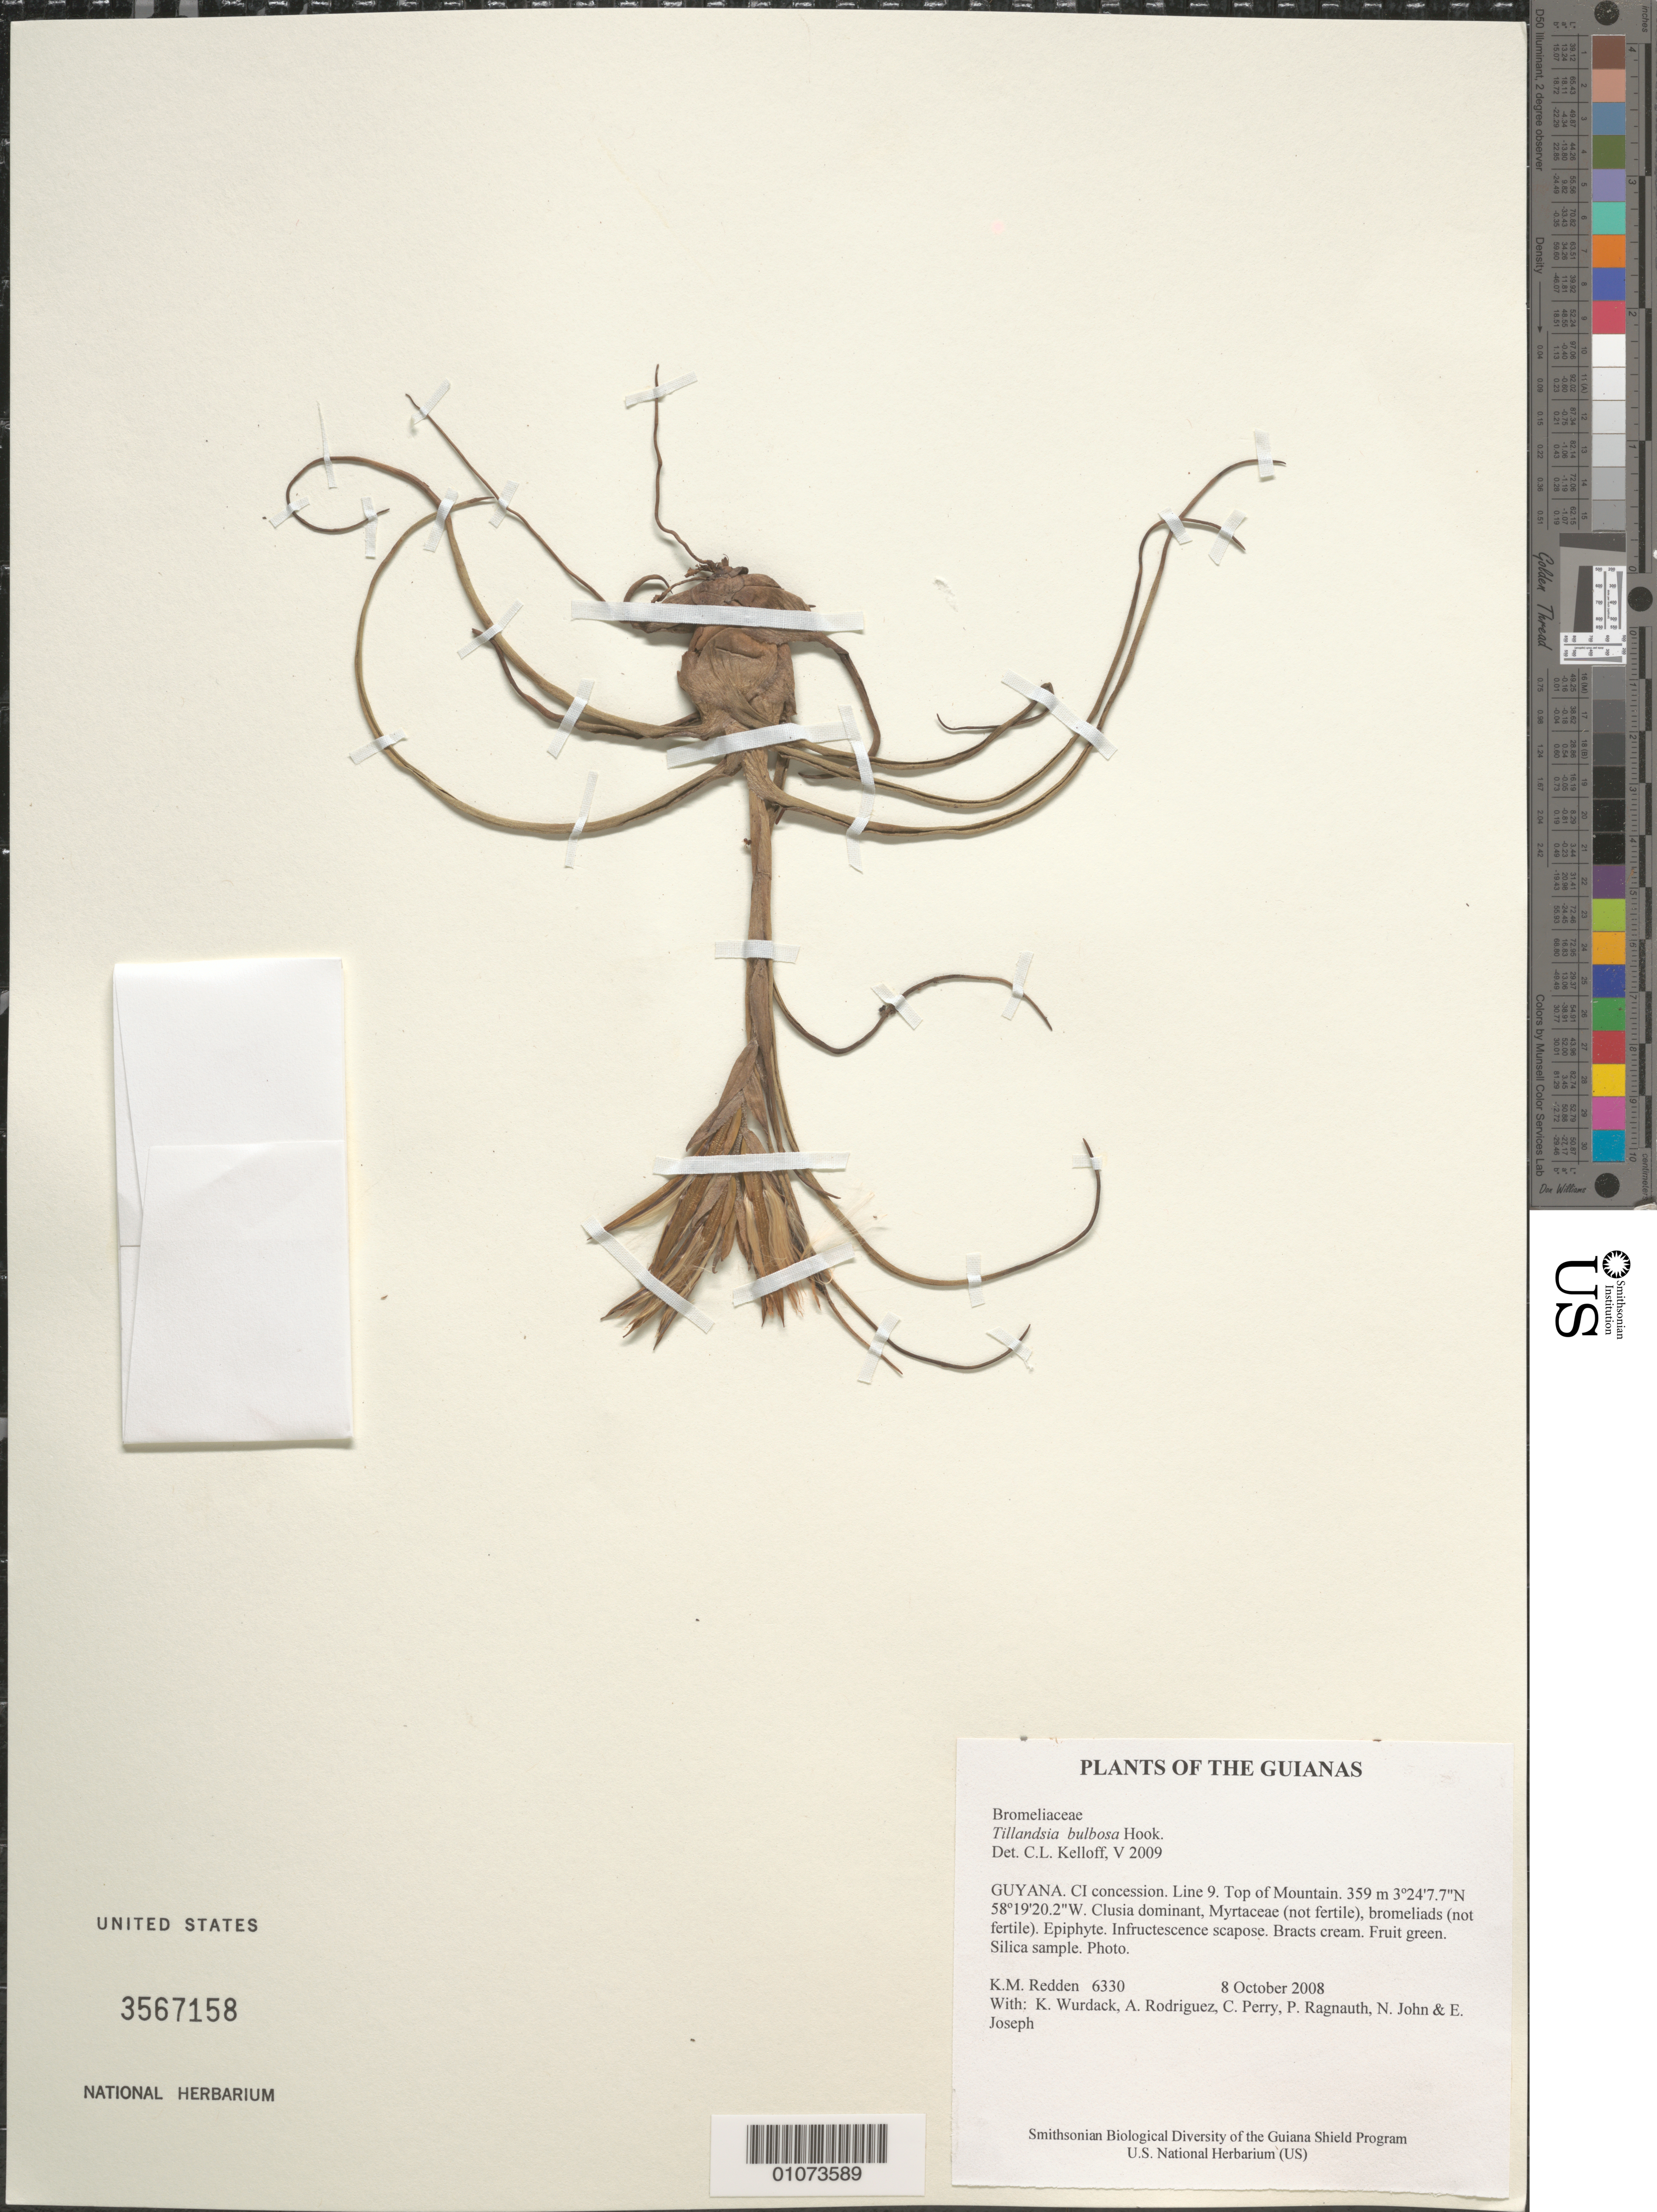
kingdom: Plantae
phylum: Tracheophyta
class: Liliopsida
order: Poales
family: Bromeliaceae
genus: Tillandsia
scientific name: Tillandsia bulbosa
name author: Hook.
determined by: Kelloff, Carol L., (US), Smithsonian Institution - National Museum of Natural History (UNITED STATES)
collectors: K. M. Redden, K. Wurdack, A. Rodriguez, C. Perry, P. Ragnauth, N. John & E. Joseph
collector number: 6330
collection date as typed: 8 October 2008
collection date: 2008-10-08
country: Guyana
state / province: U. Takutu-U. Essequibo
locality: CI concession. Line 9. Top of Mountain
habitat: Clusia dominant, Myrtaceae (not fertile), bromeliads (not fertile)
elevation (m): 359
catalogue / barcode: US 3567158